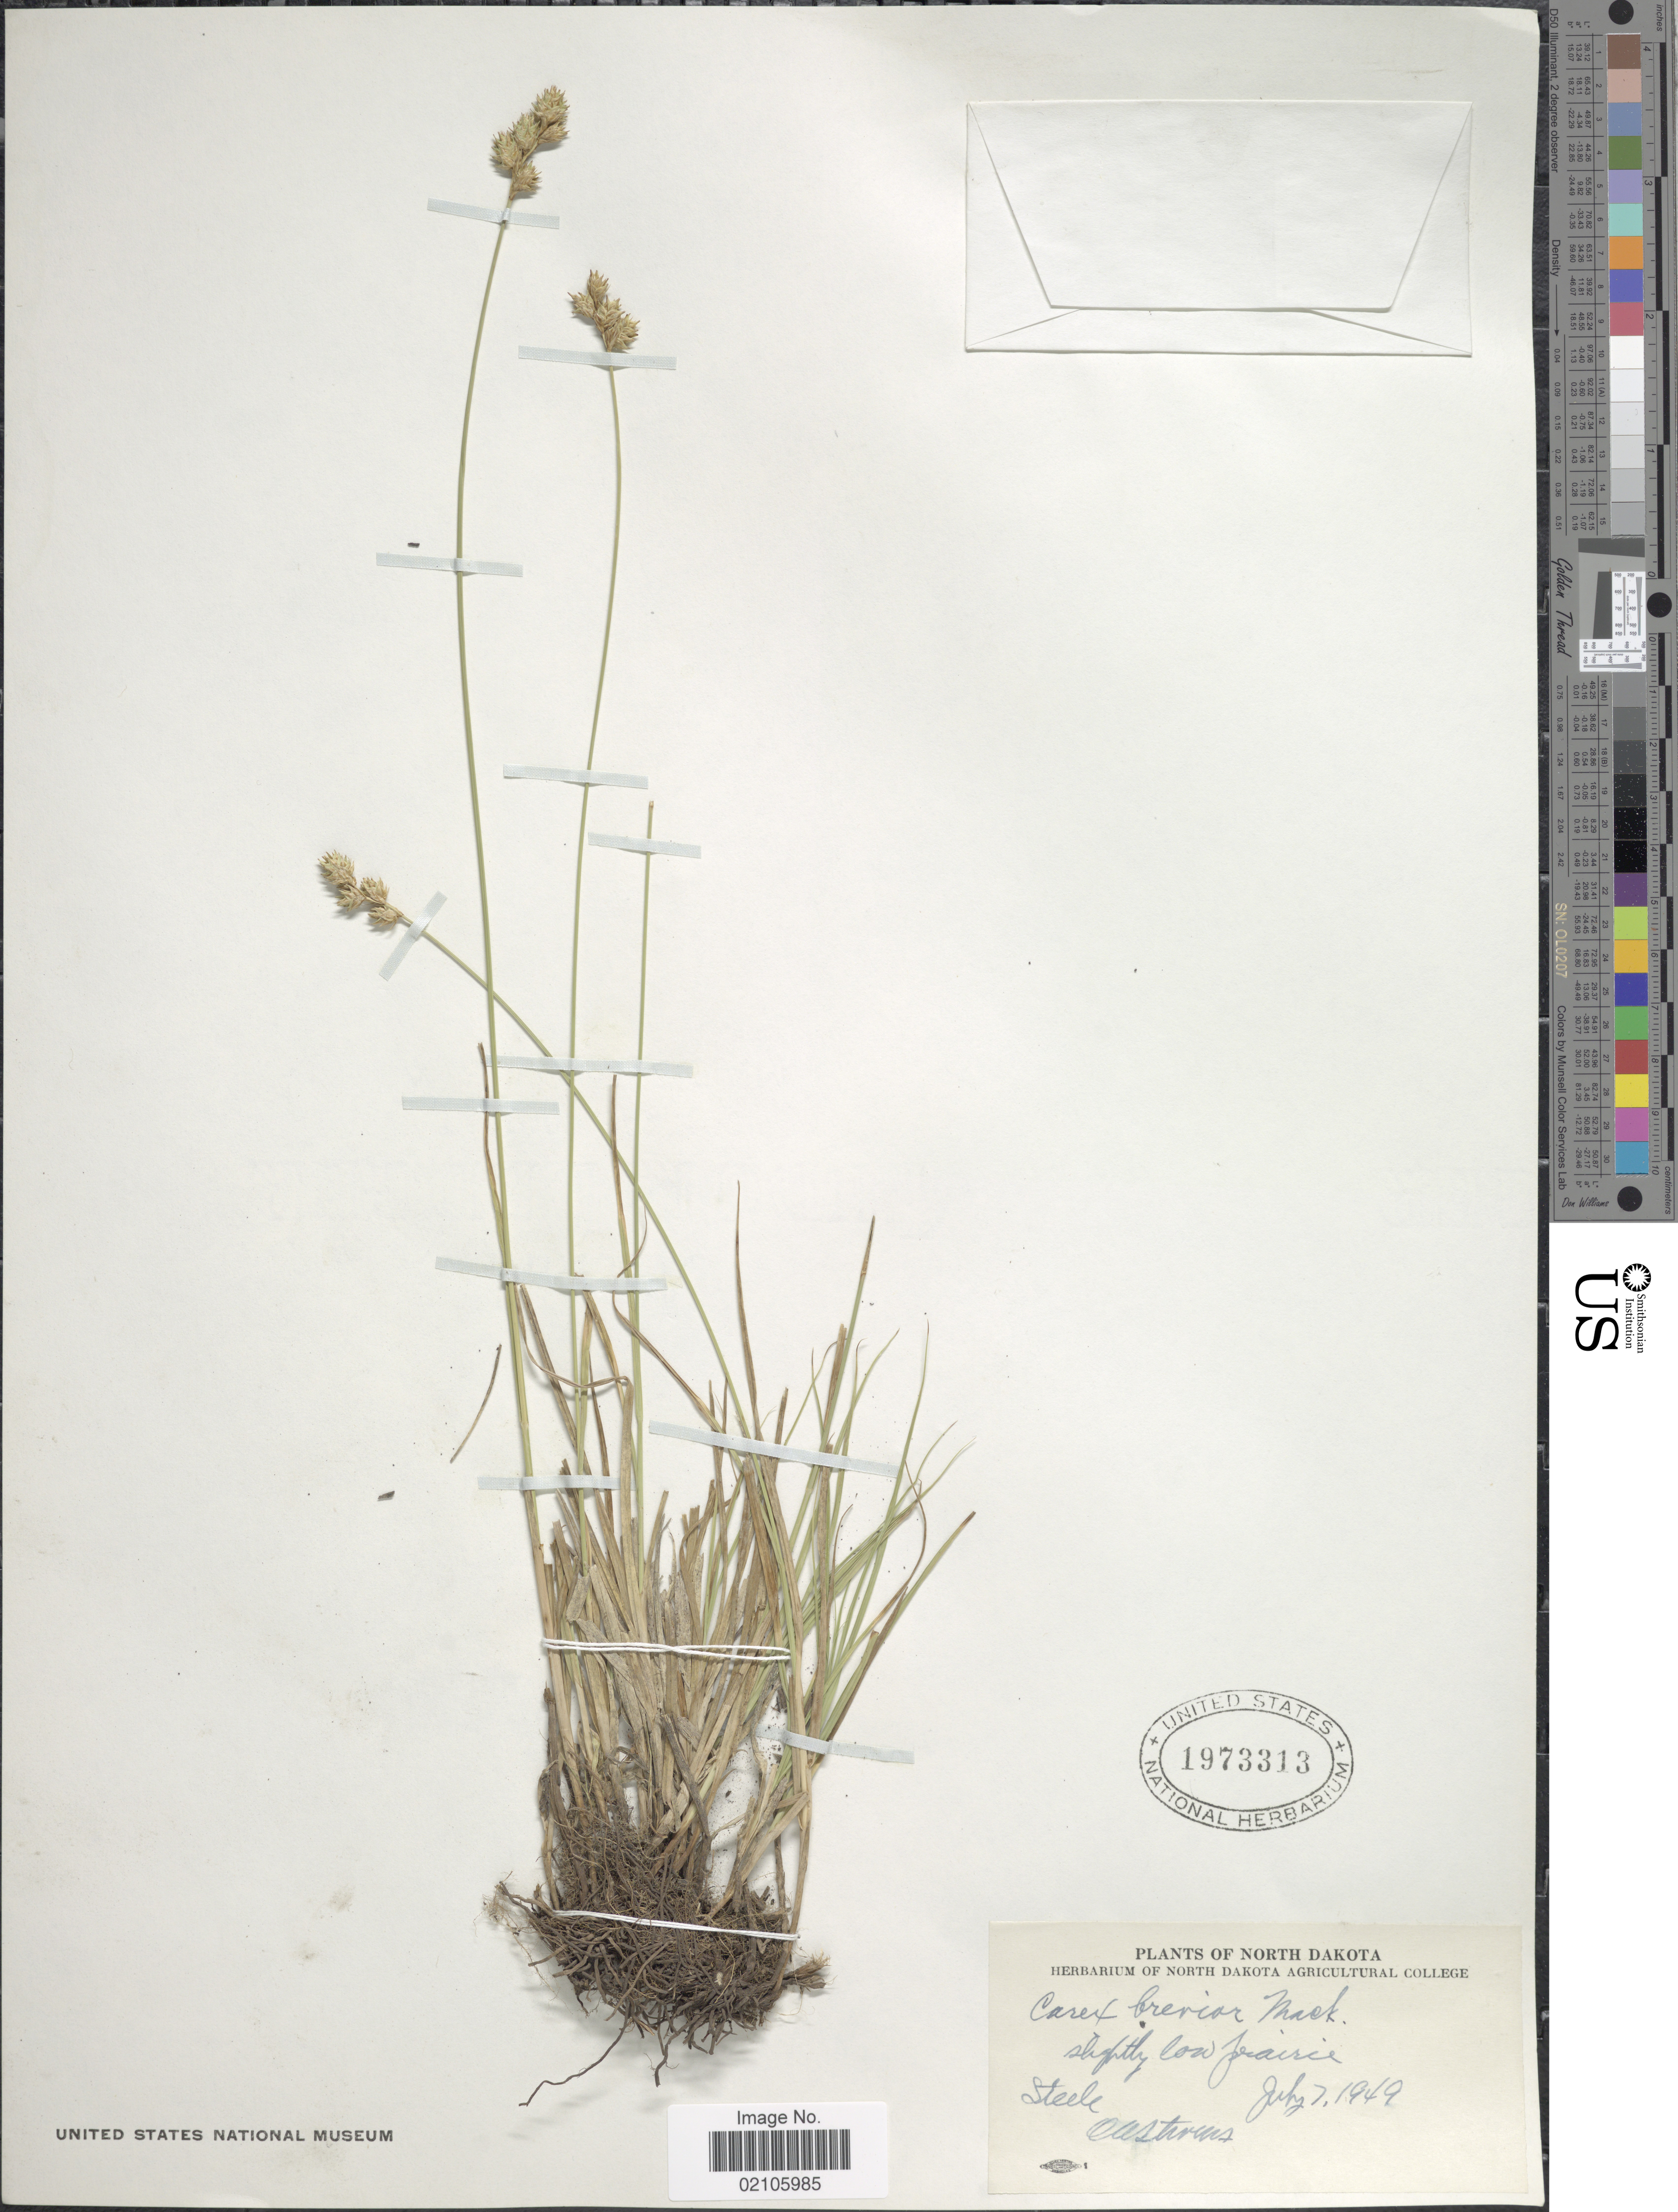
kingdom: Plantae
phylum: Tracheophyta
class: Liliopsida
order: Poales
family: Cyperaceae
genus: Carex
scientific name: Carex brevior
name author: (Dewey) Mack. ex Lunell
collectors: O. A. Stevens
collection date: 1949-07-07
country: United States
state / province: North Dakota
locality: Slightly low prairie, Steele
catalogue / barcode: US 1973313